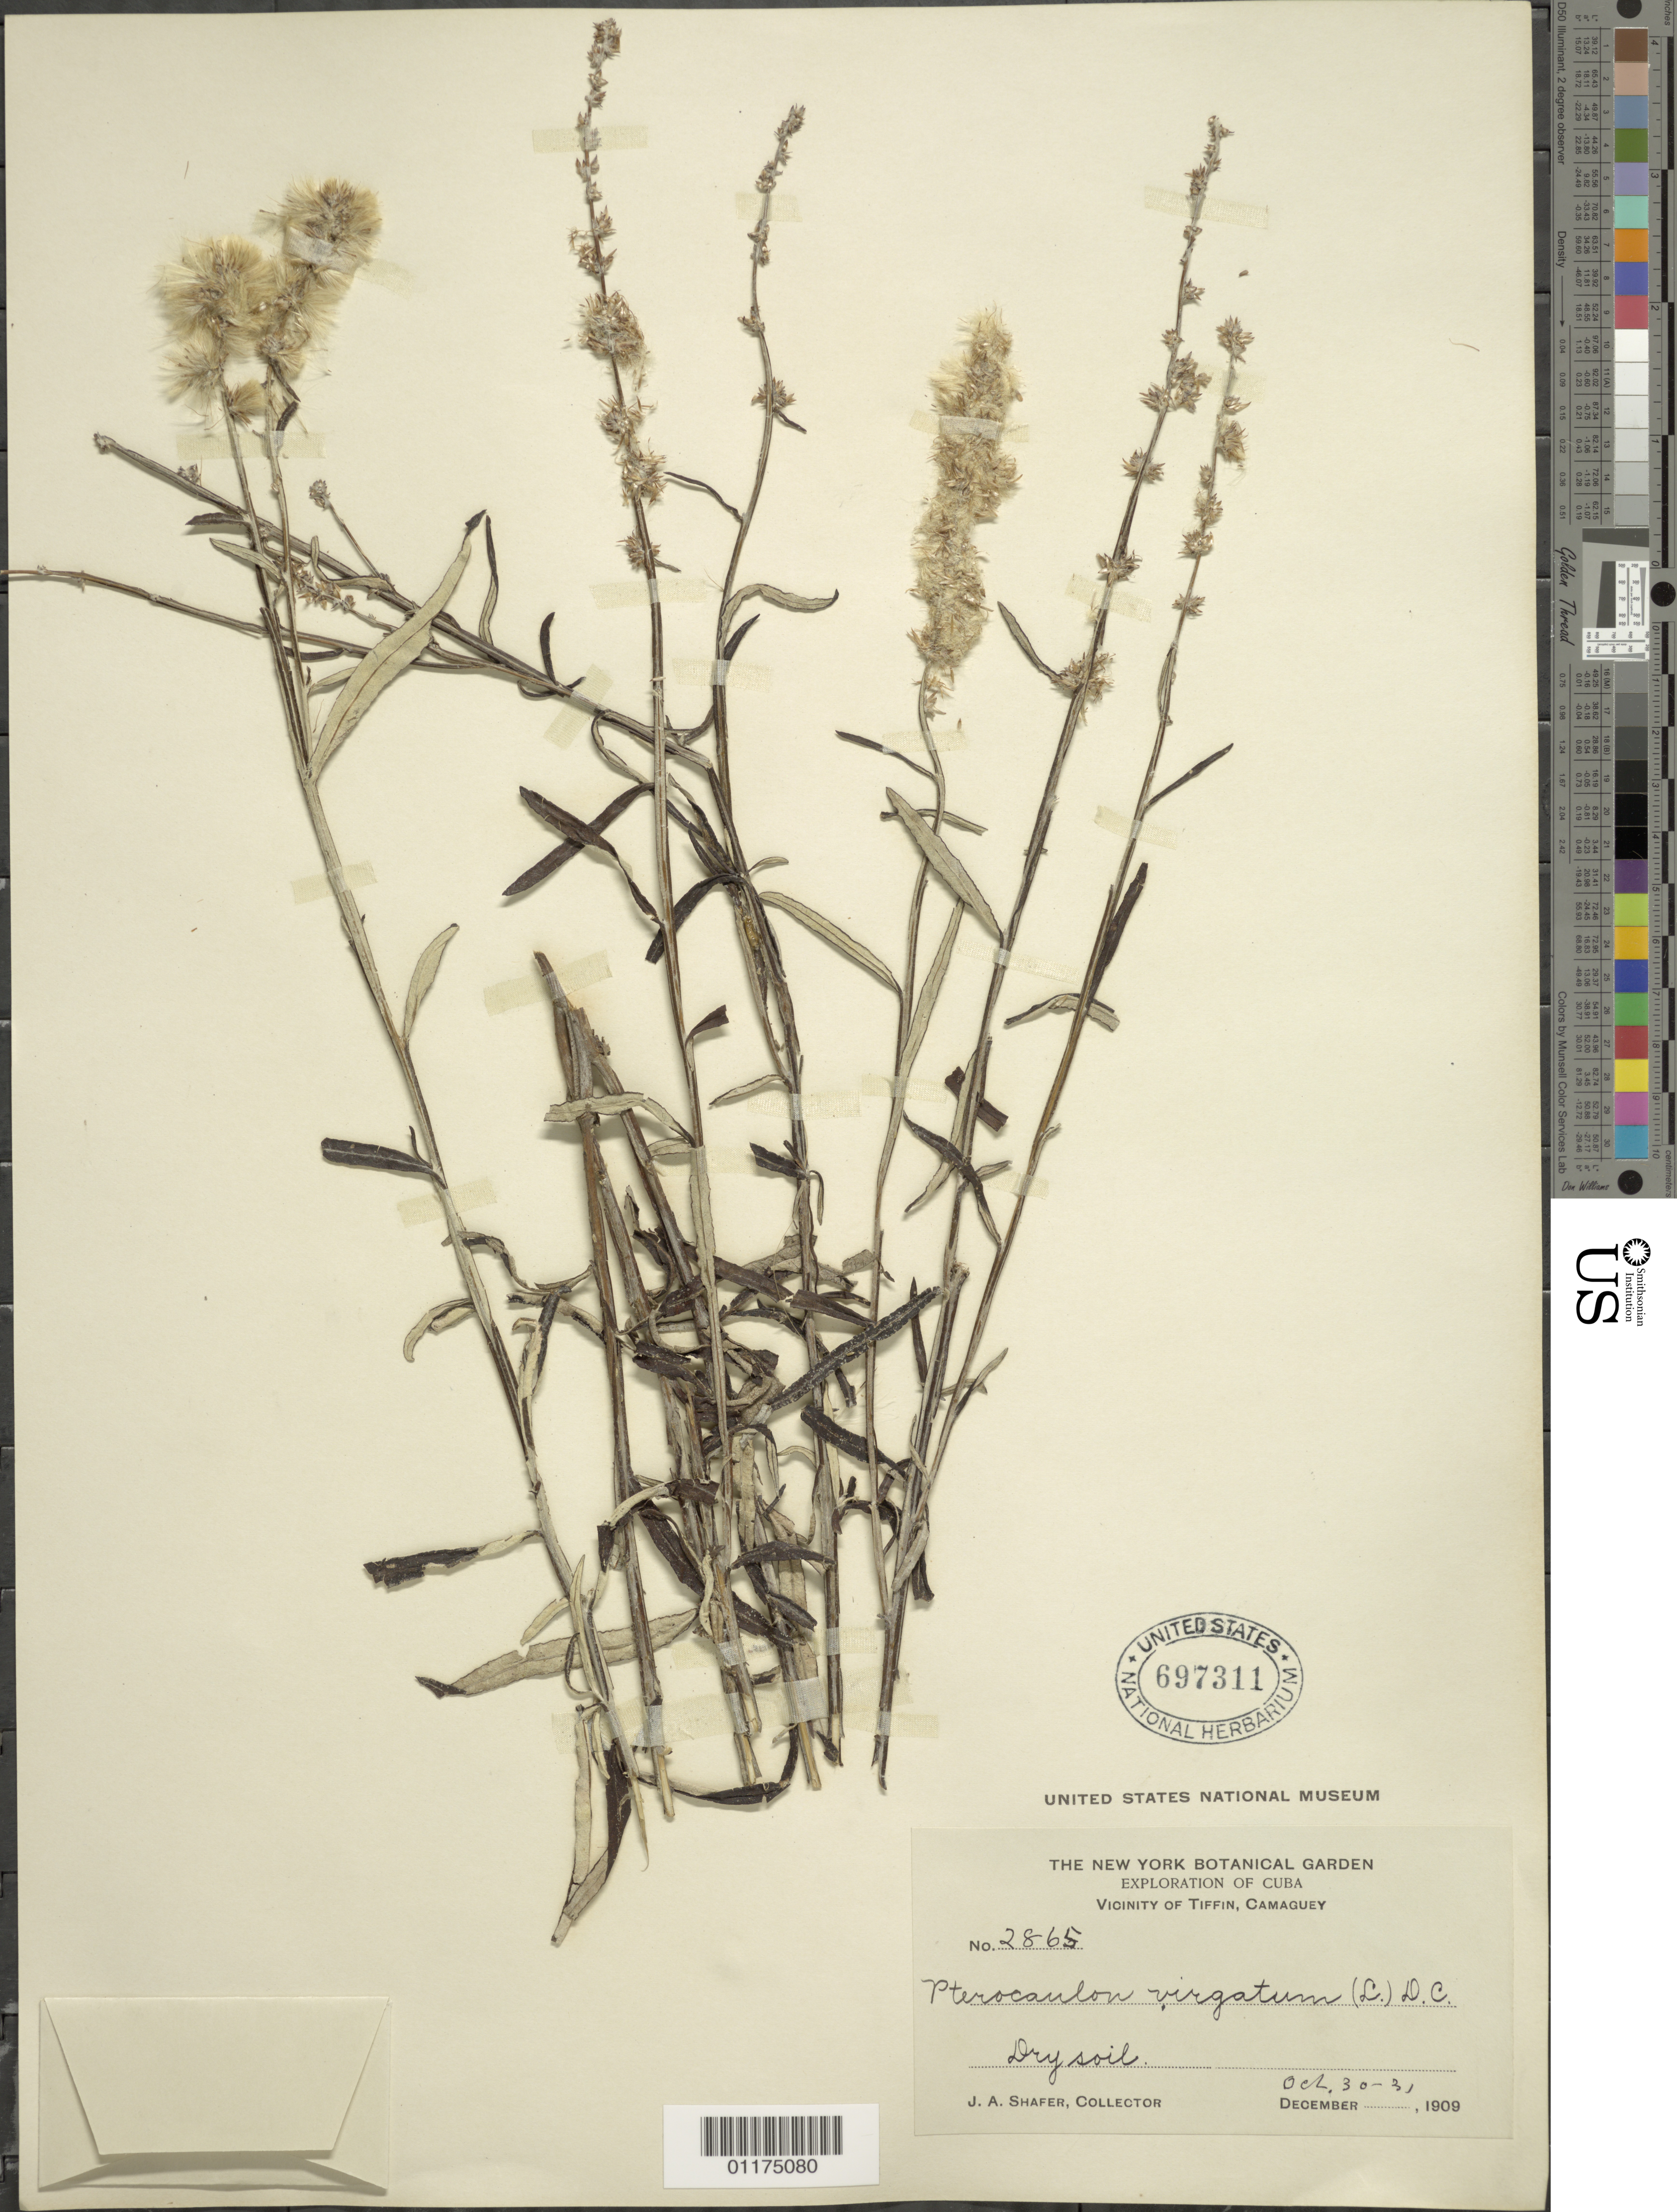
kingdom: Plantae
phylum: Tracheophyta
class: Magnoliopsida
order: Asterales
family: Asteraceae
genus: Pterocaulon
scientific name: Pterocaulon virgatum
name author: (L.) DC.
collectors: J. A. Shafer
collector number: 2865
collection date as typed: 30 Oct 1909 to 31 Oct 1909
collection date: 1909-10-30/1909-10-31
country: Cuba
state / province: Camagüey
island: Cuba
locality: Vicinity of Tiffin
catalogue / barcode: US 697311